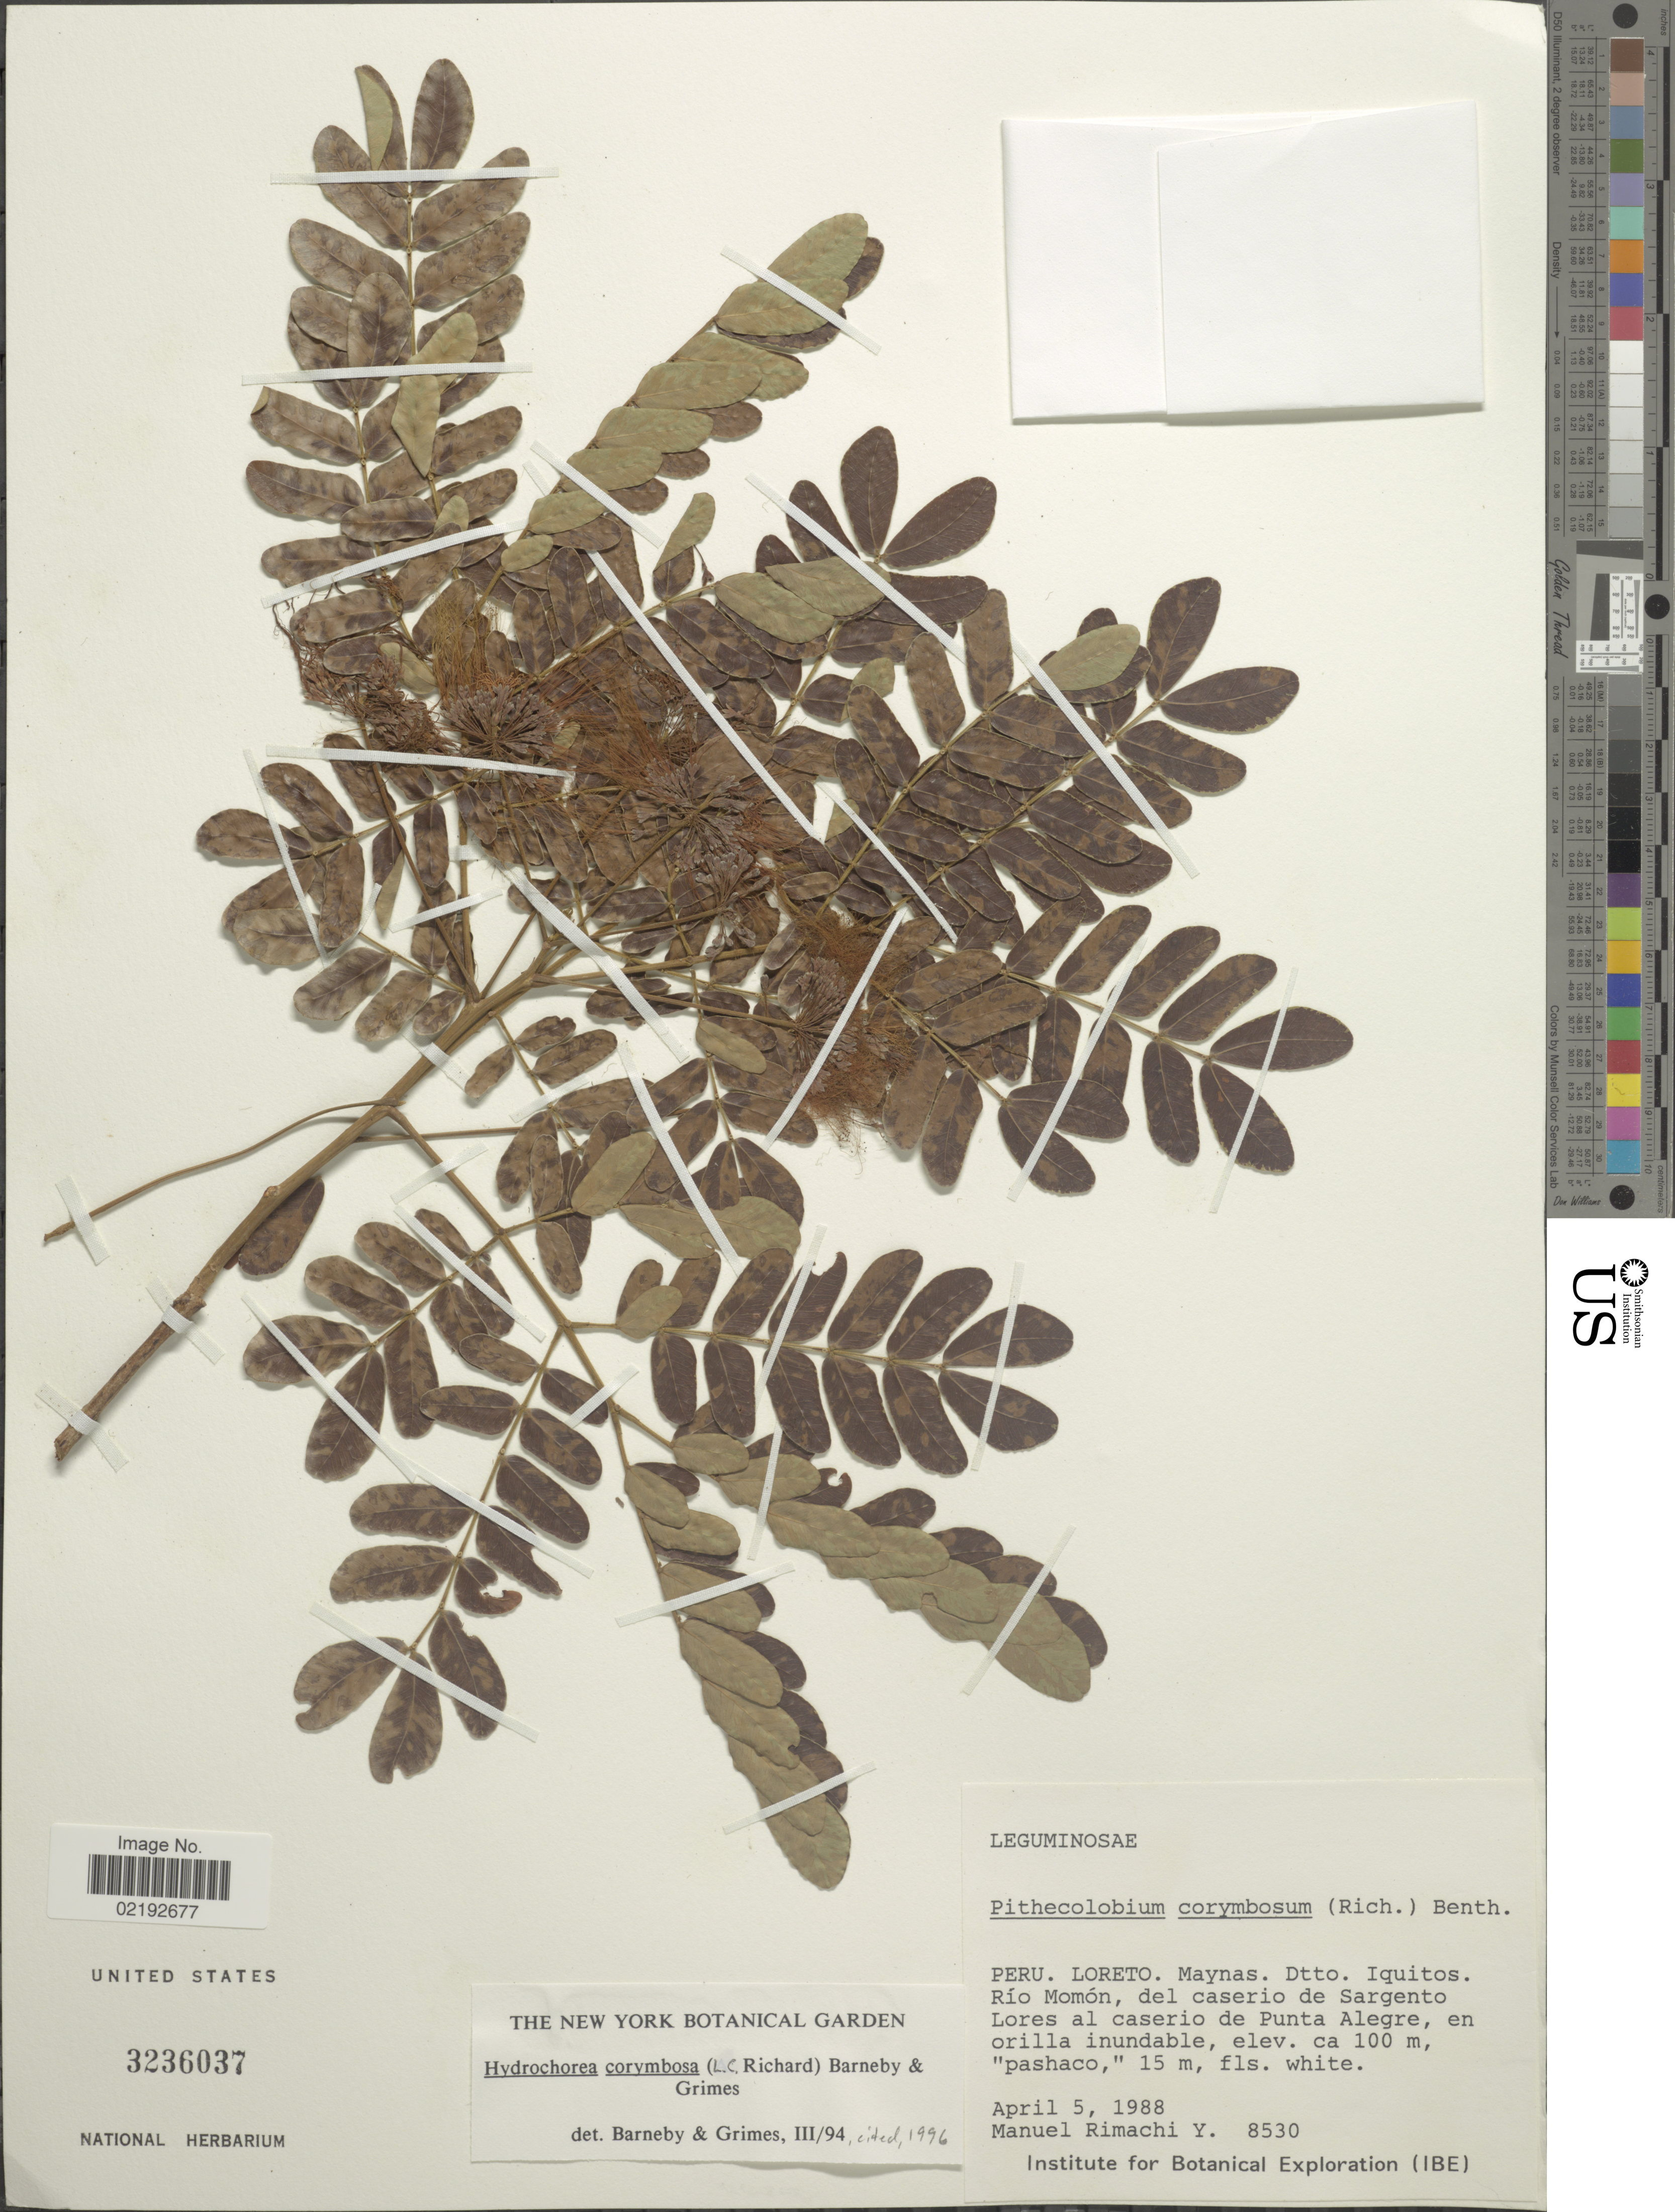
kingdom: Plantae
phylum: Tracheophyta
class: Magnoliopsida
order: Fabales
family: Fabaceae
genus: Hydrochorea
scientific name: Hydrochorea corymbosa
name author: (Rich.) Barneby & J.W. Grimes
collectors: M. Rimachi Y.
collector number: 8530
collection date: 1988-04-05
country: Peru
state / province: Loreto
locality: Maynas, Dtto. Iquitos, Rio Momon, del caserio de Sargento Lores al caserio de Punta Alegre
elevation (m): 100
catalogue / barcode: US 3236037